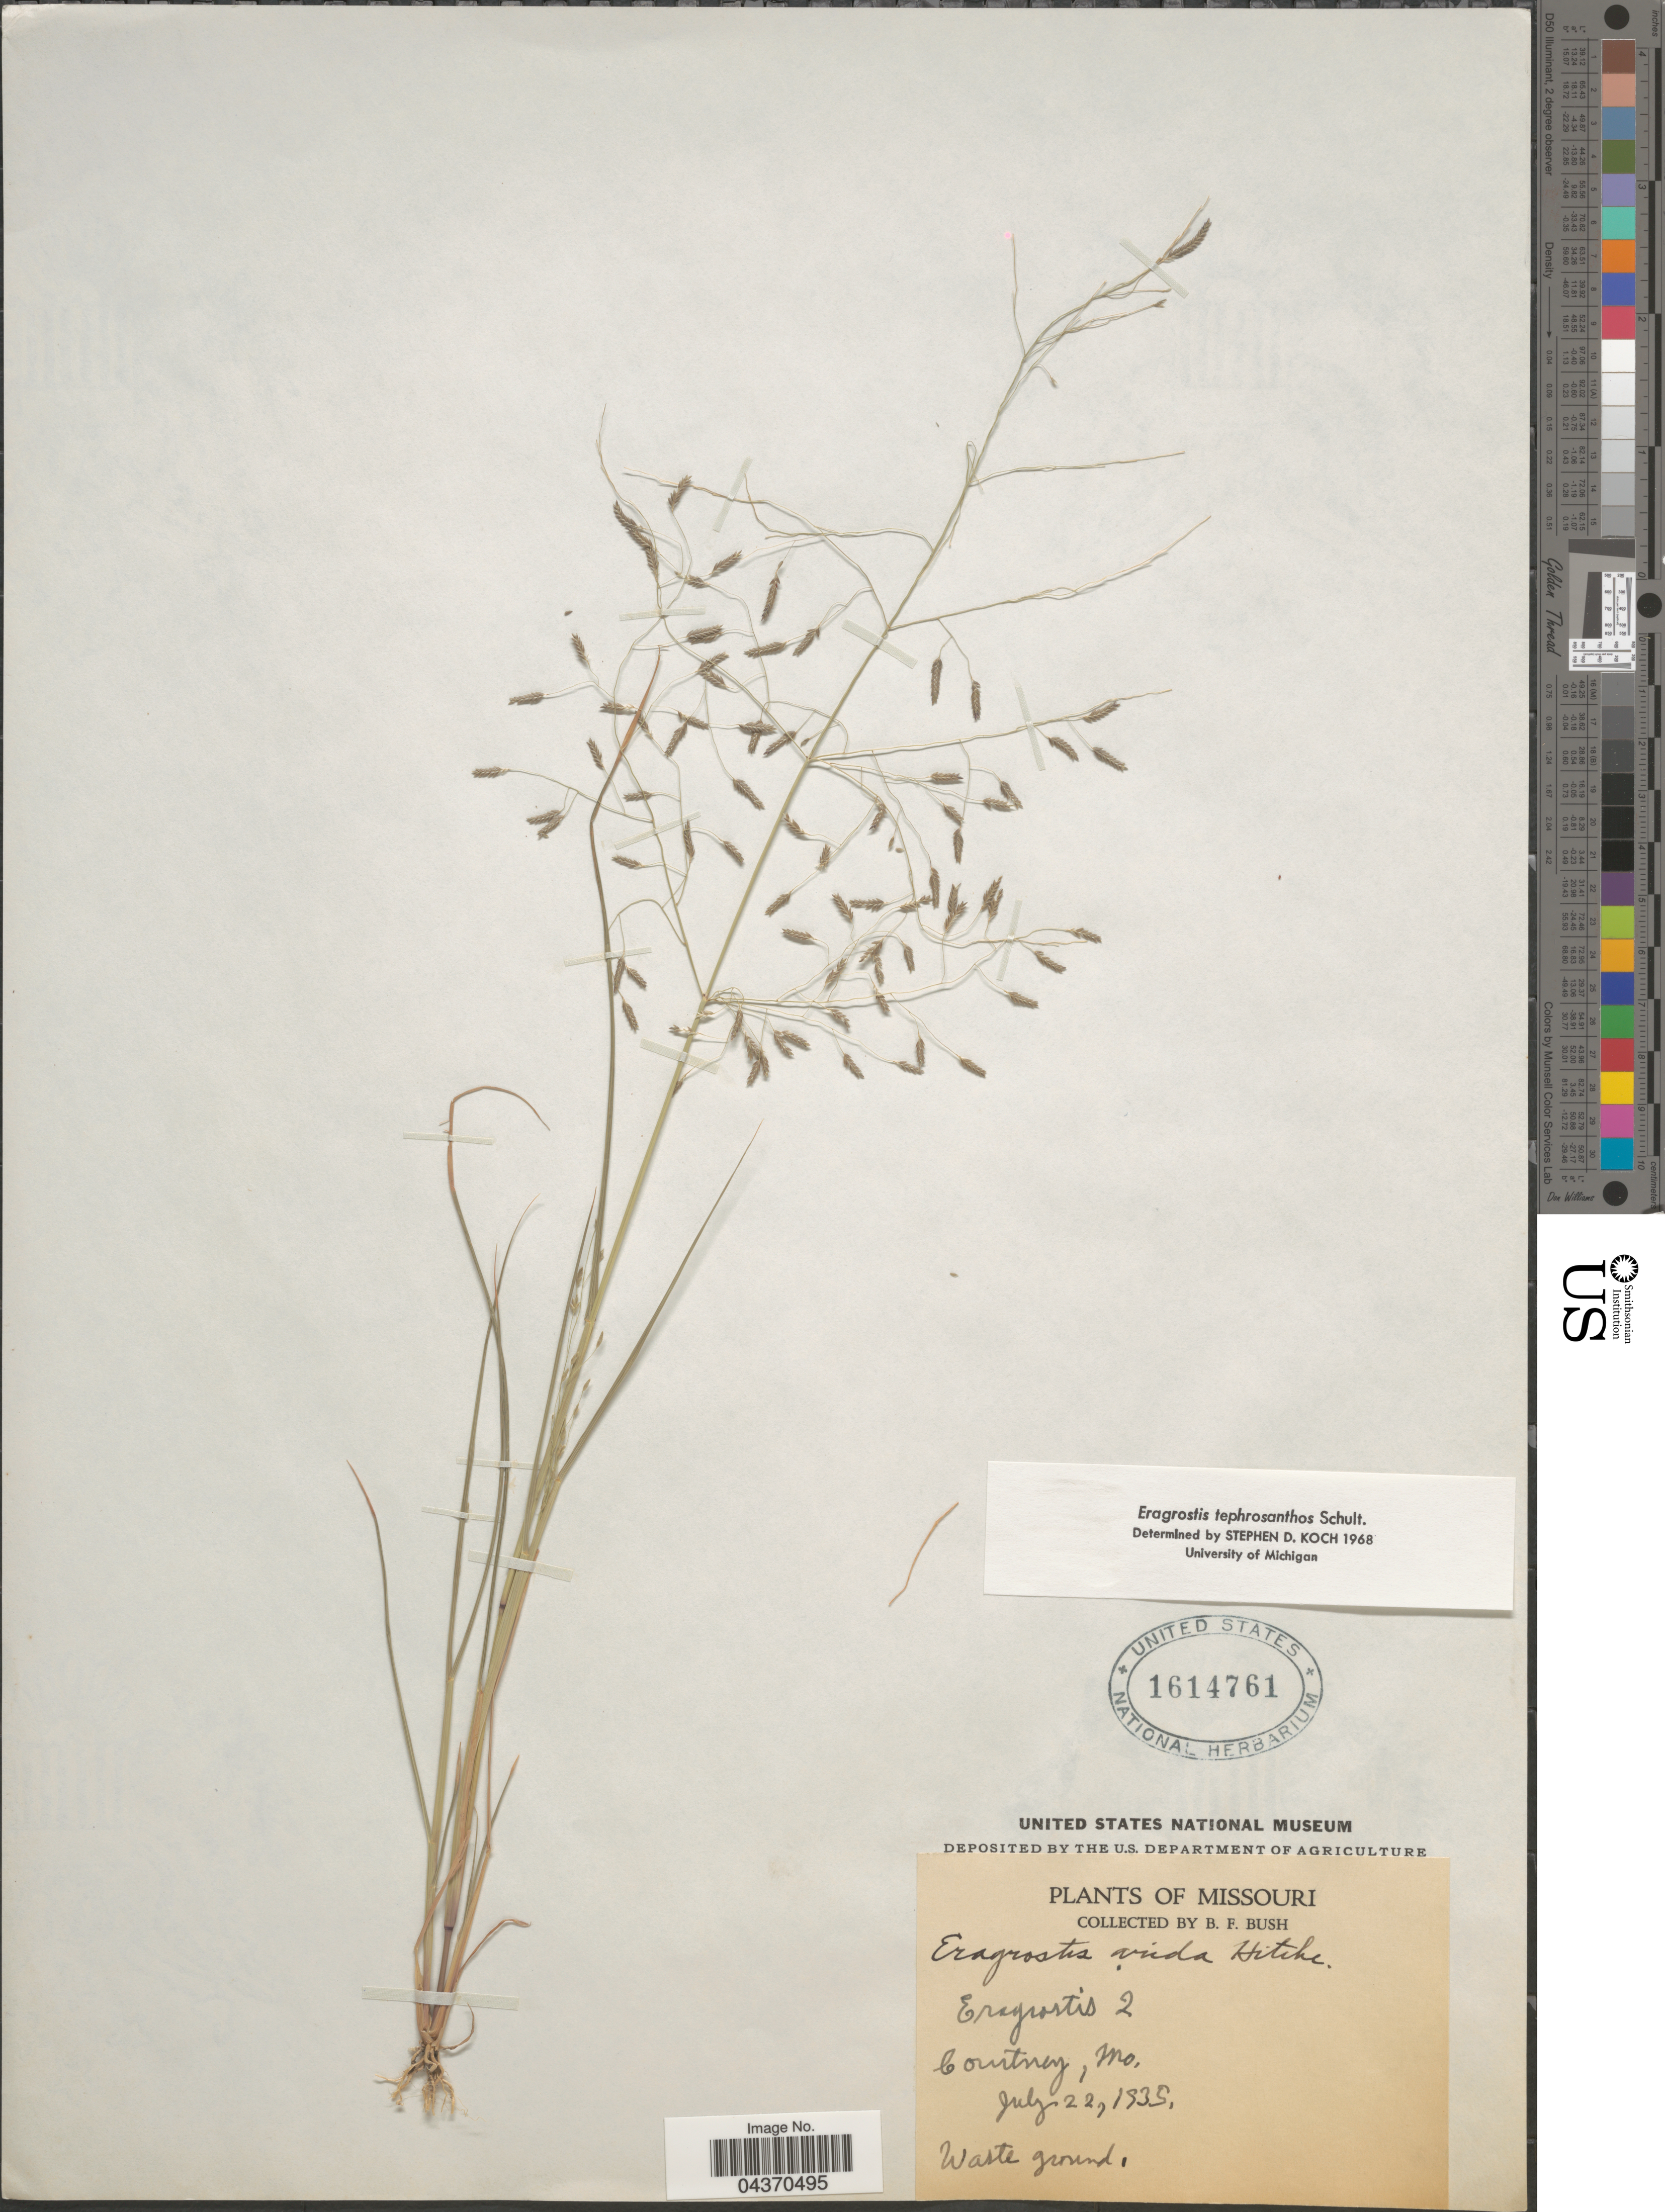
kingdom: Plantae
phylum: Tracheophyta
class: Liliopsida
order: Poales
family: Poaceae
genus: Eragrostis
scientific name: Eragrostis pectinacea var. miserrima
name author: (E. Fourn.) Reeder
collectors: B. F. Bush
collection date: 1935-07-22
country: United States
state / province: Missouri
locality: Courtney.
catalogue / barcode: US 1614761